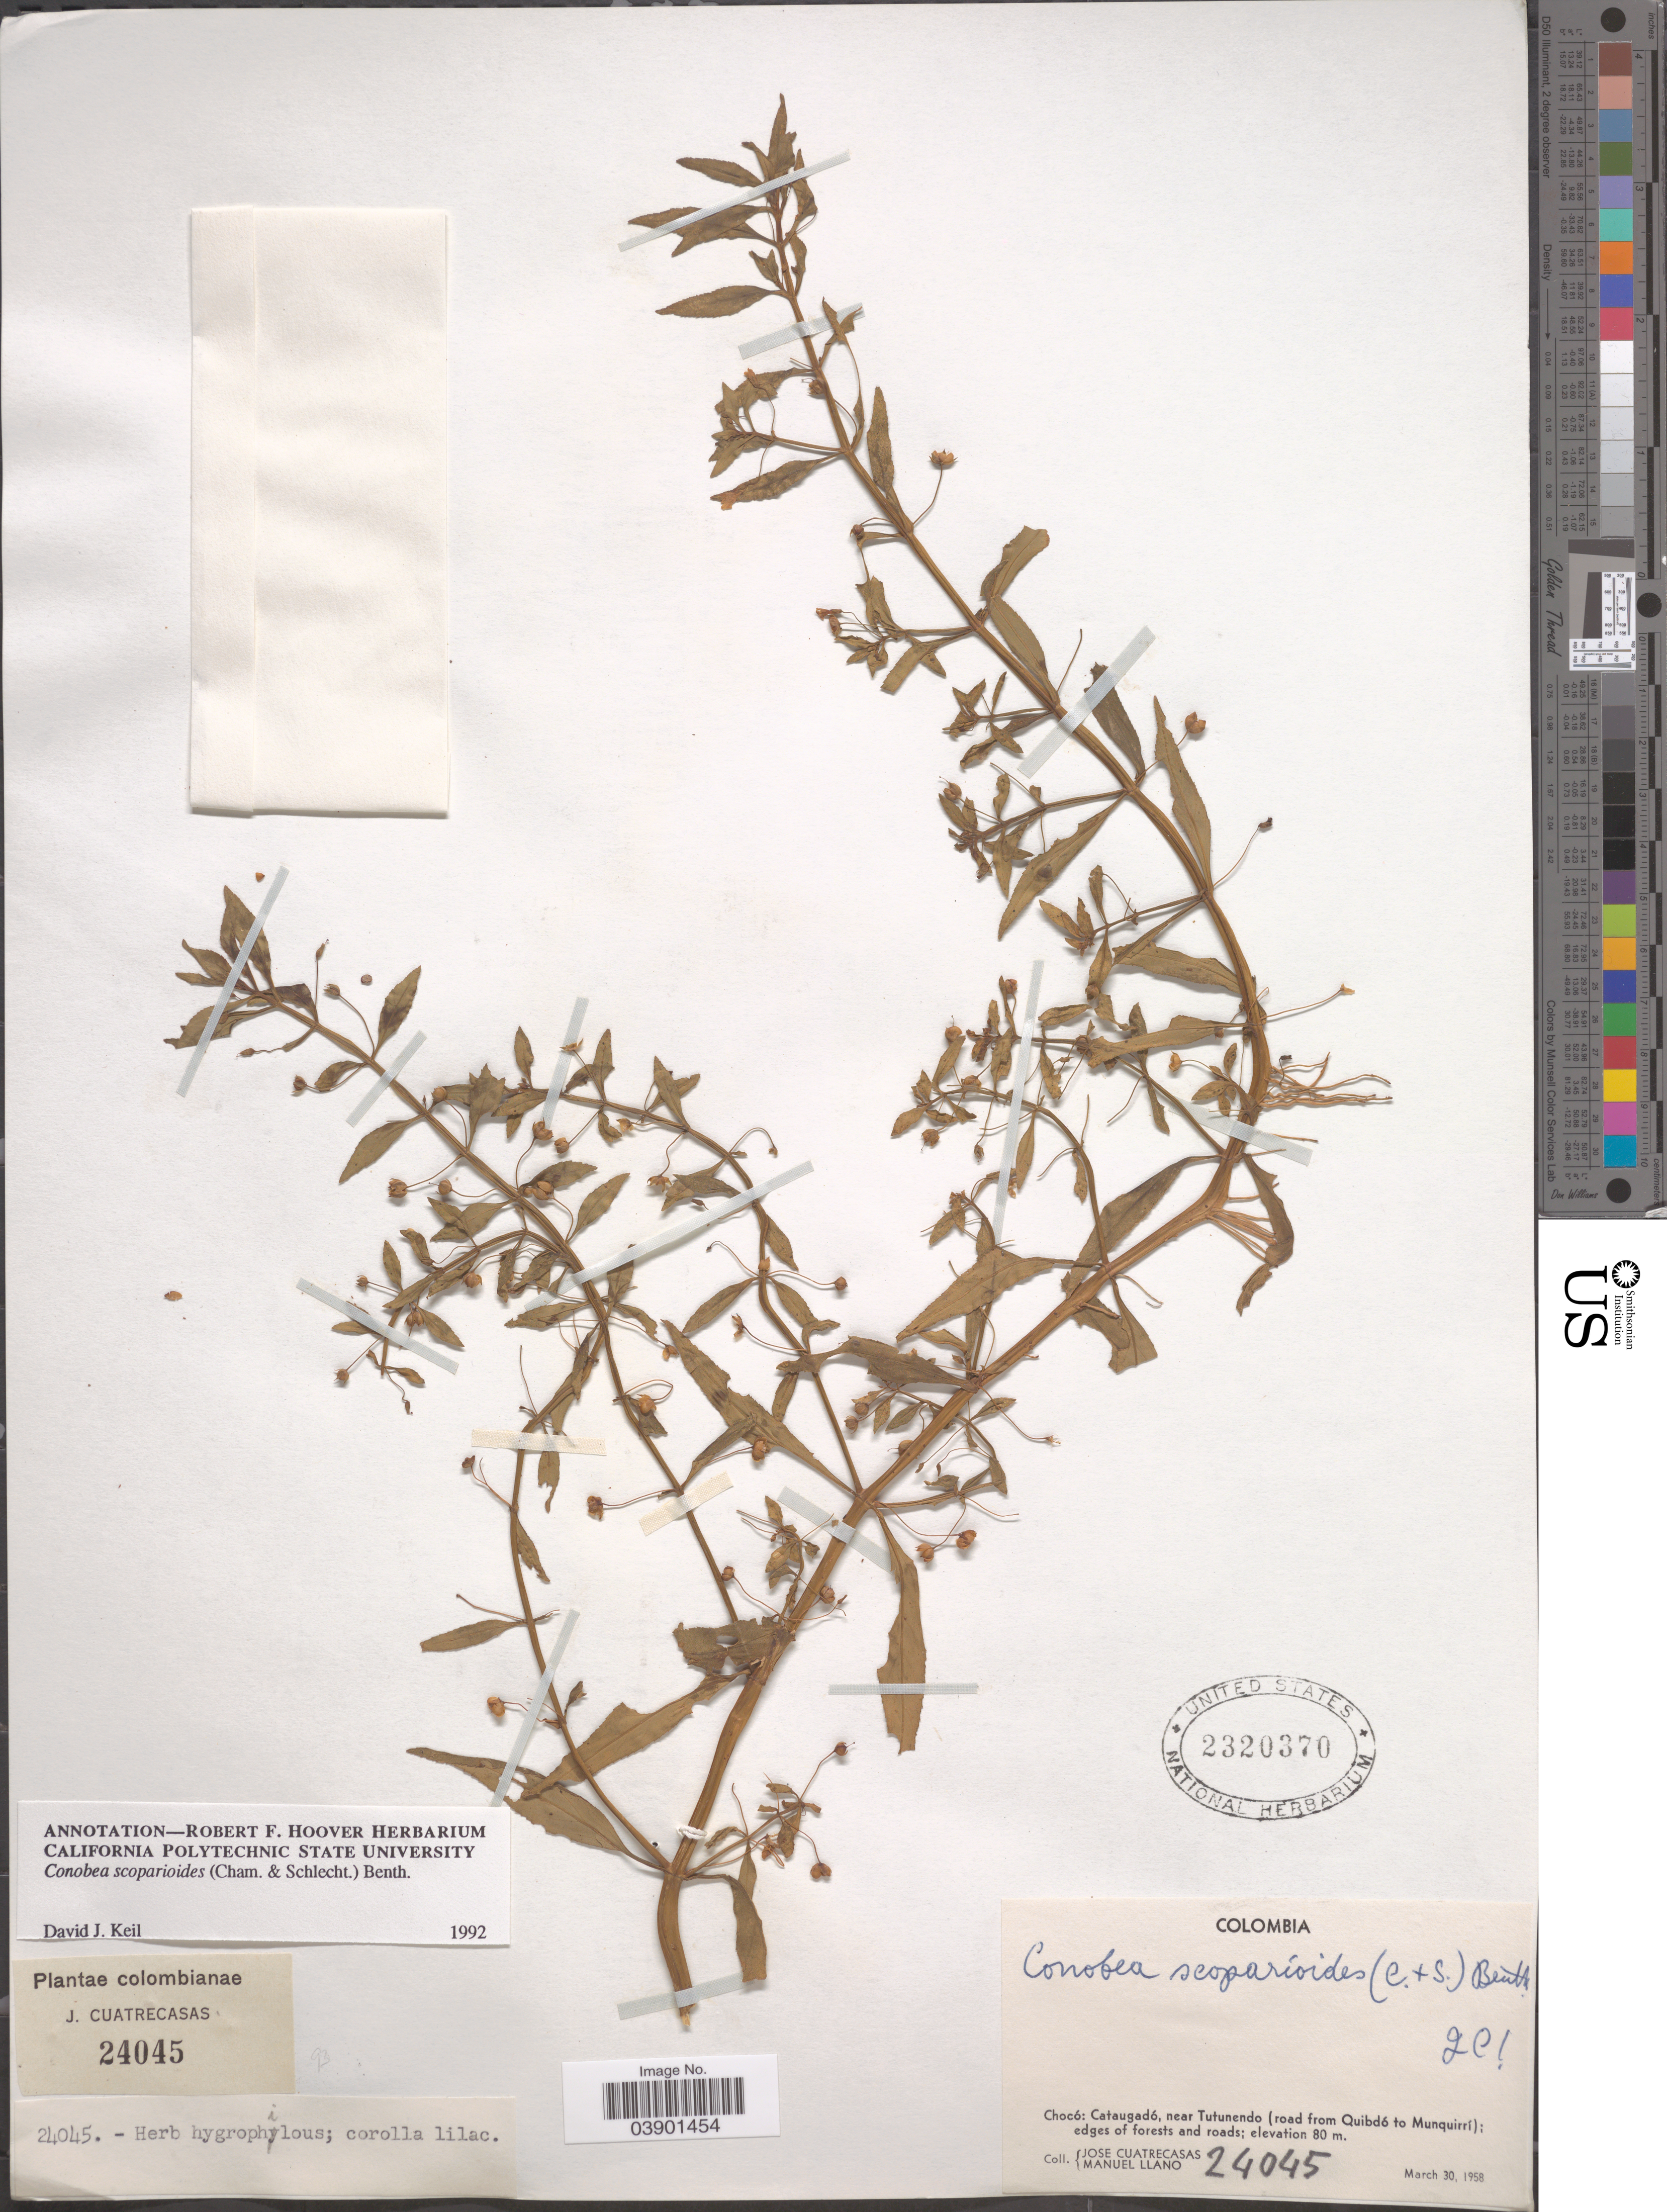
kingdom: Plantae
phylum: Tracheophyta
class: Magnoliopsida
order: Lamiales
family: Plantaginaceae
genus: Conobea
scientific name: Conobea scoparioides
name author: (Cham. & Schltdl.) Benth.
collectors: J. Cuatrecasas & M. Llano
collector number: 24045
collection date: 1958-03-30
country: Colombia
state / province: Chocó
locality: Cataugadó, near Tutunendo (road from Quibdó to Munquirrí).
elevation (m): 80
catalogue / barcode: US 2320370